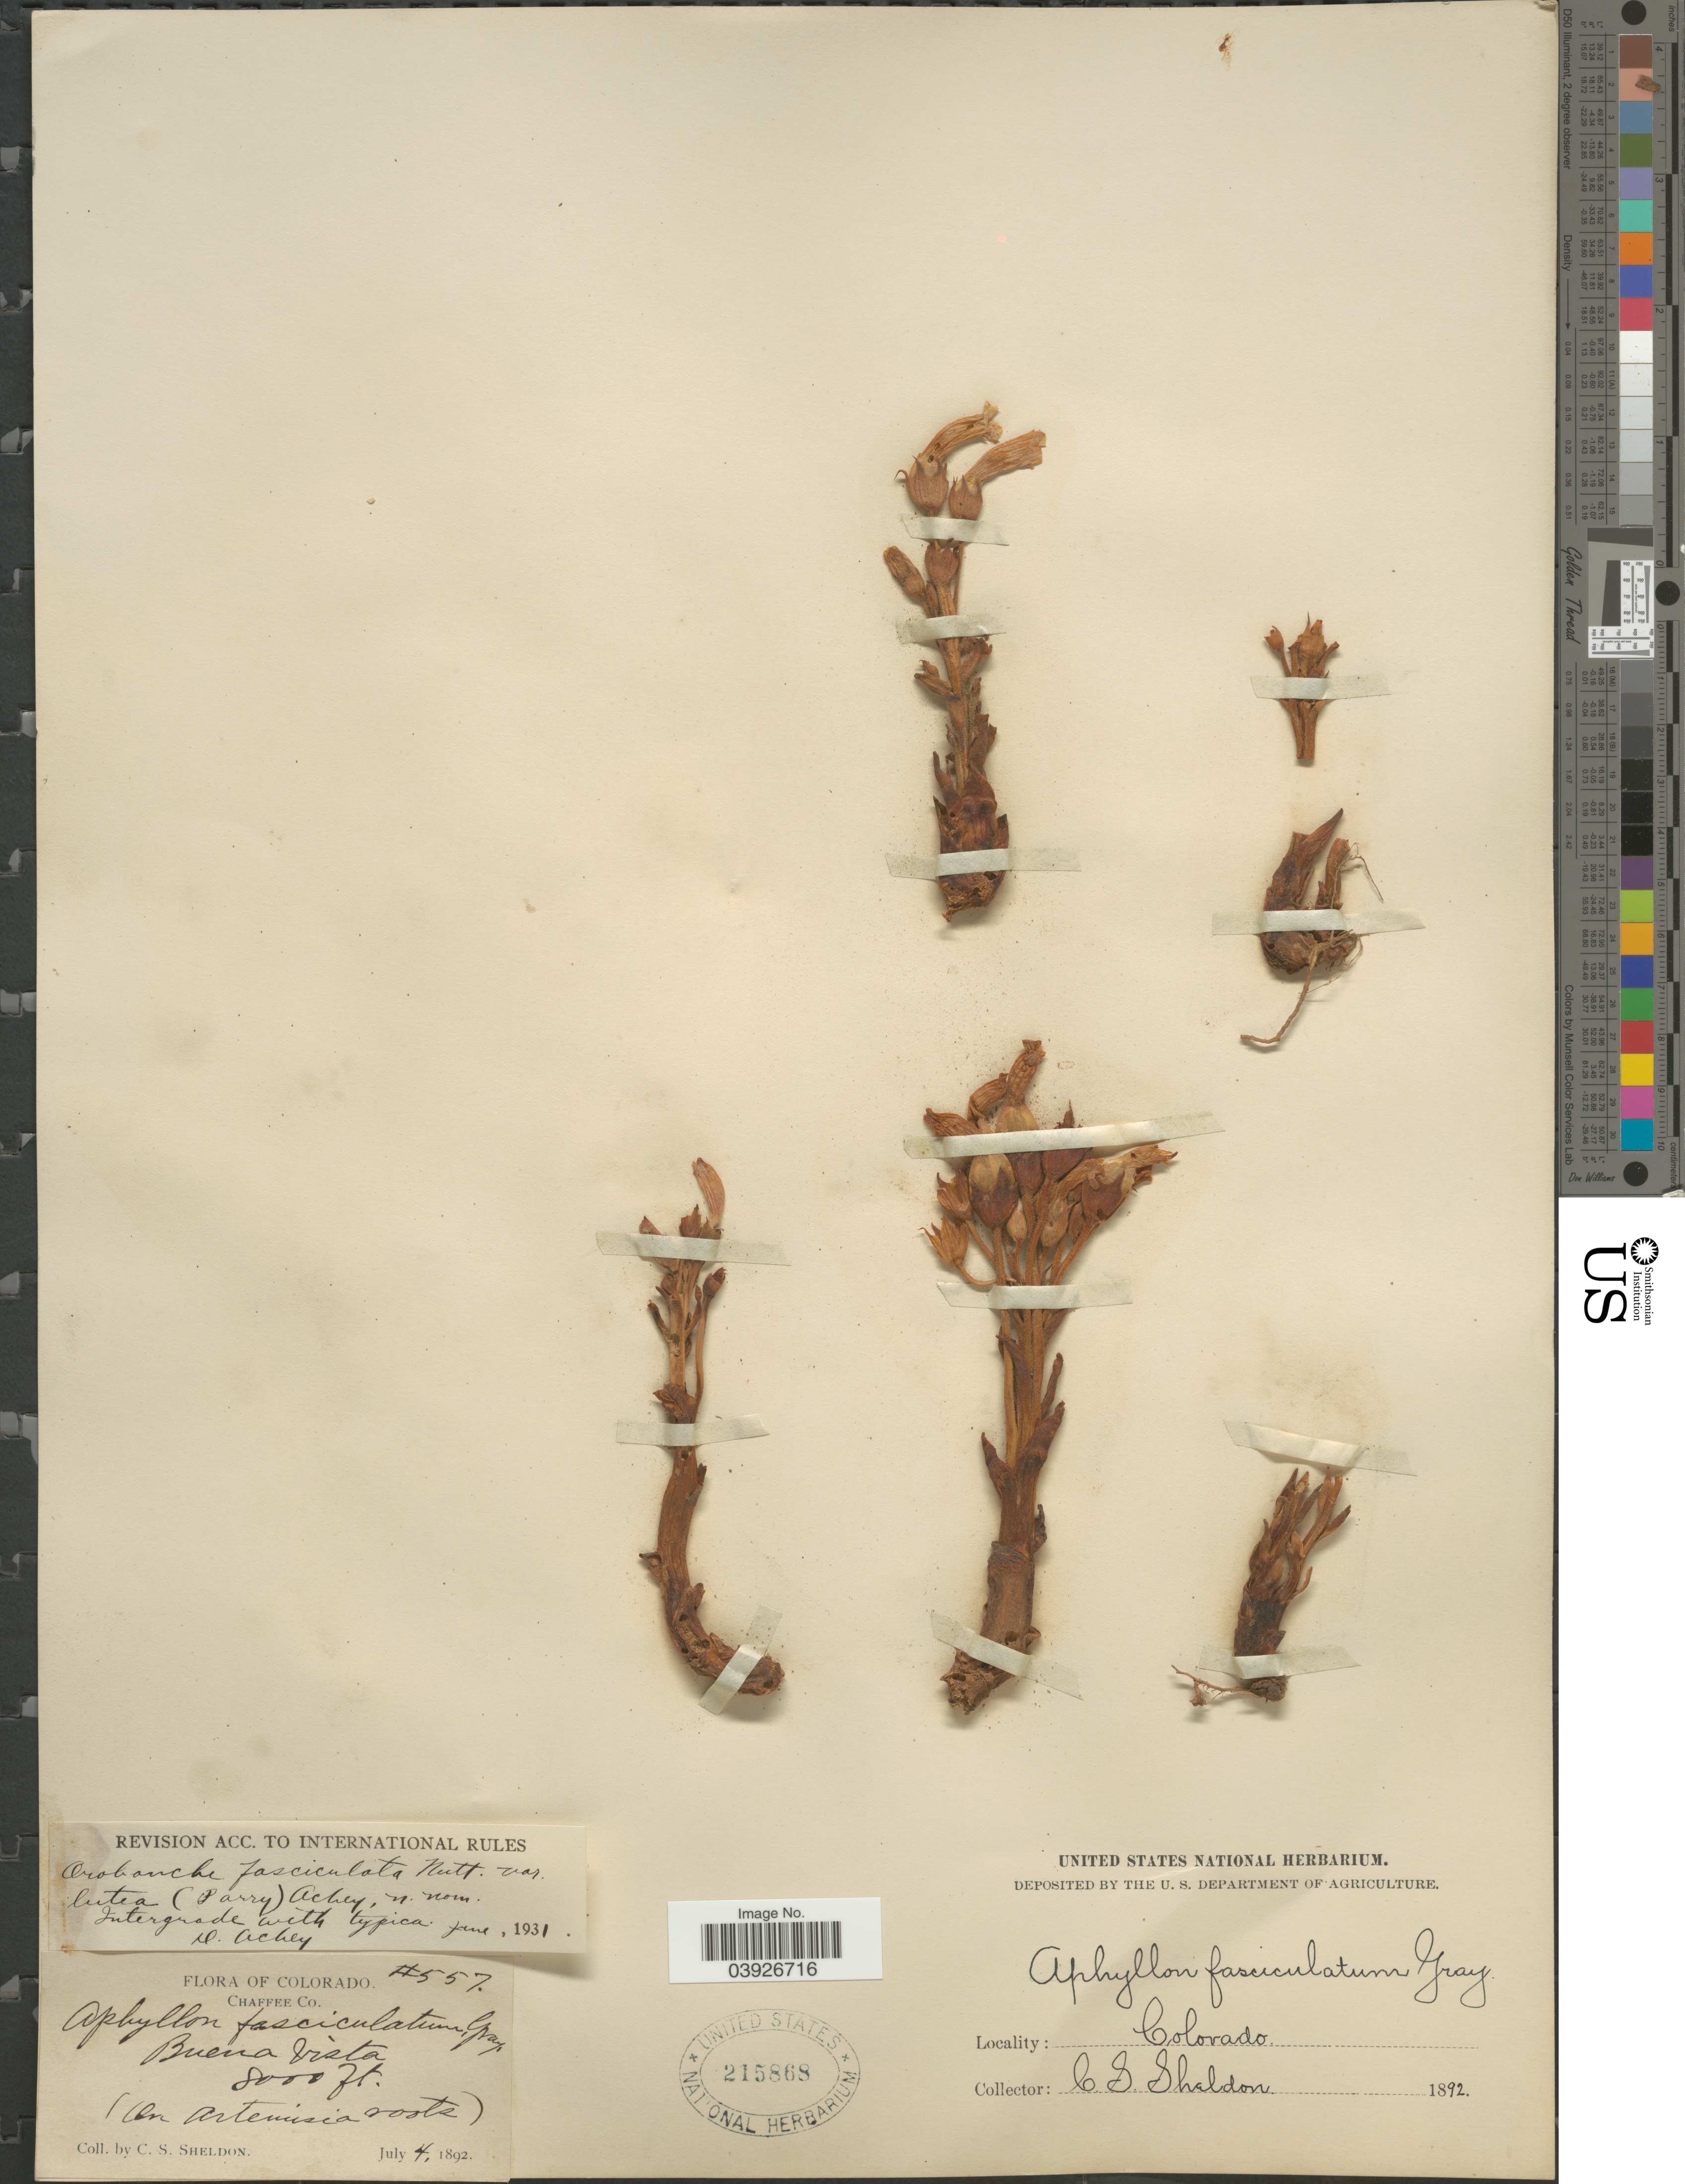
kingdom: Plantae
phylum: Tracheophyta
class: Magnoliopsida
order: Lamiales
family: Orobanchaceae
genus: Aphyllon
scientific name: Aphyllon fasciculatum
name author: (Nutt.) Torr. & A. Gray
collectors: C. S. Sheldon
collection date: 1892-07-04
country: United States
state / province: Colorado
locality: Chaffee Co. Buena Vista.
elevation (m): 2438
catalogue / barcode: US 215868